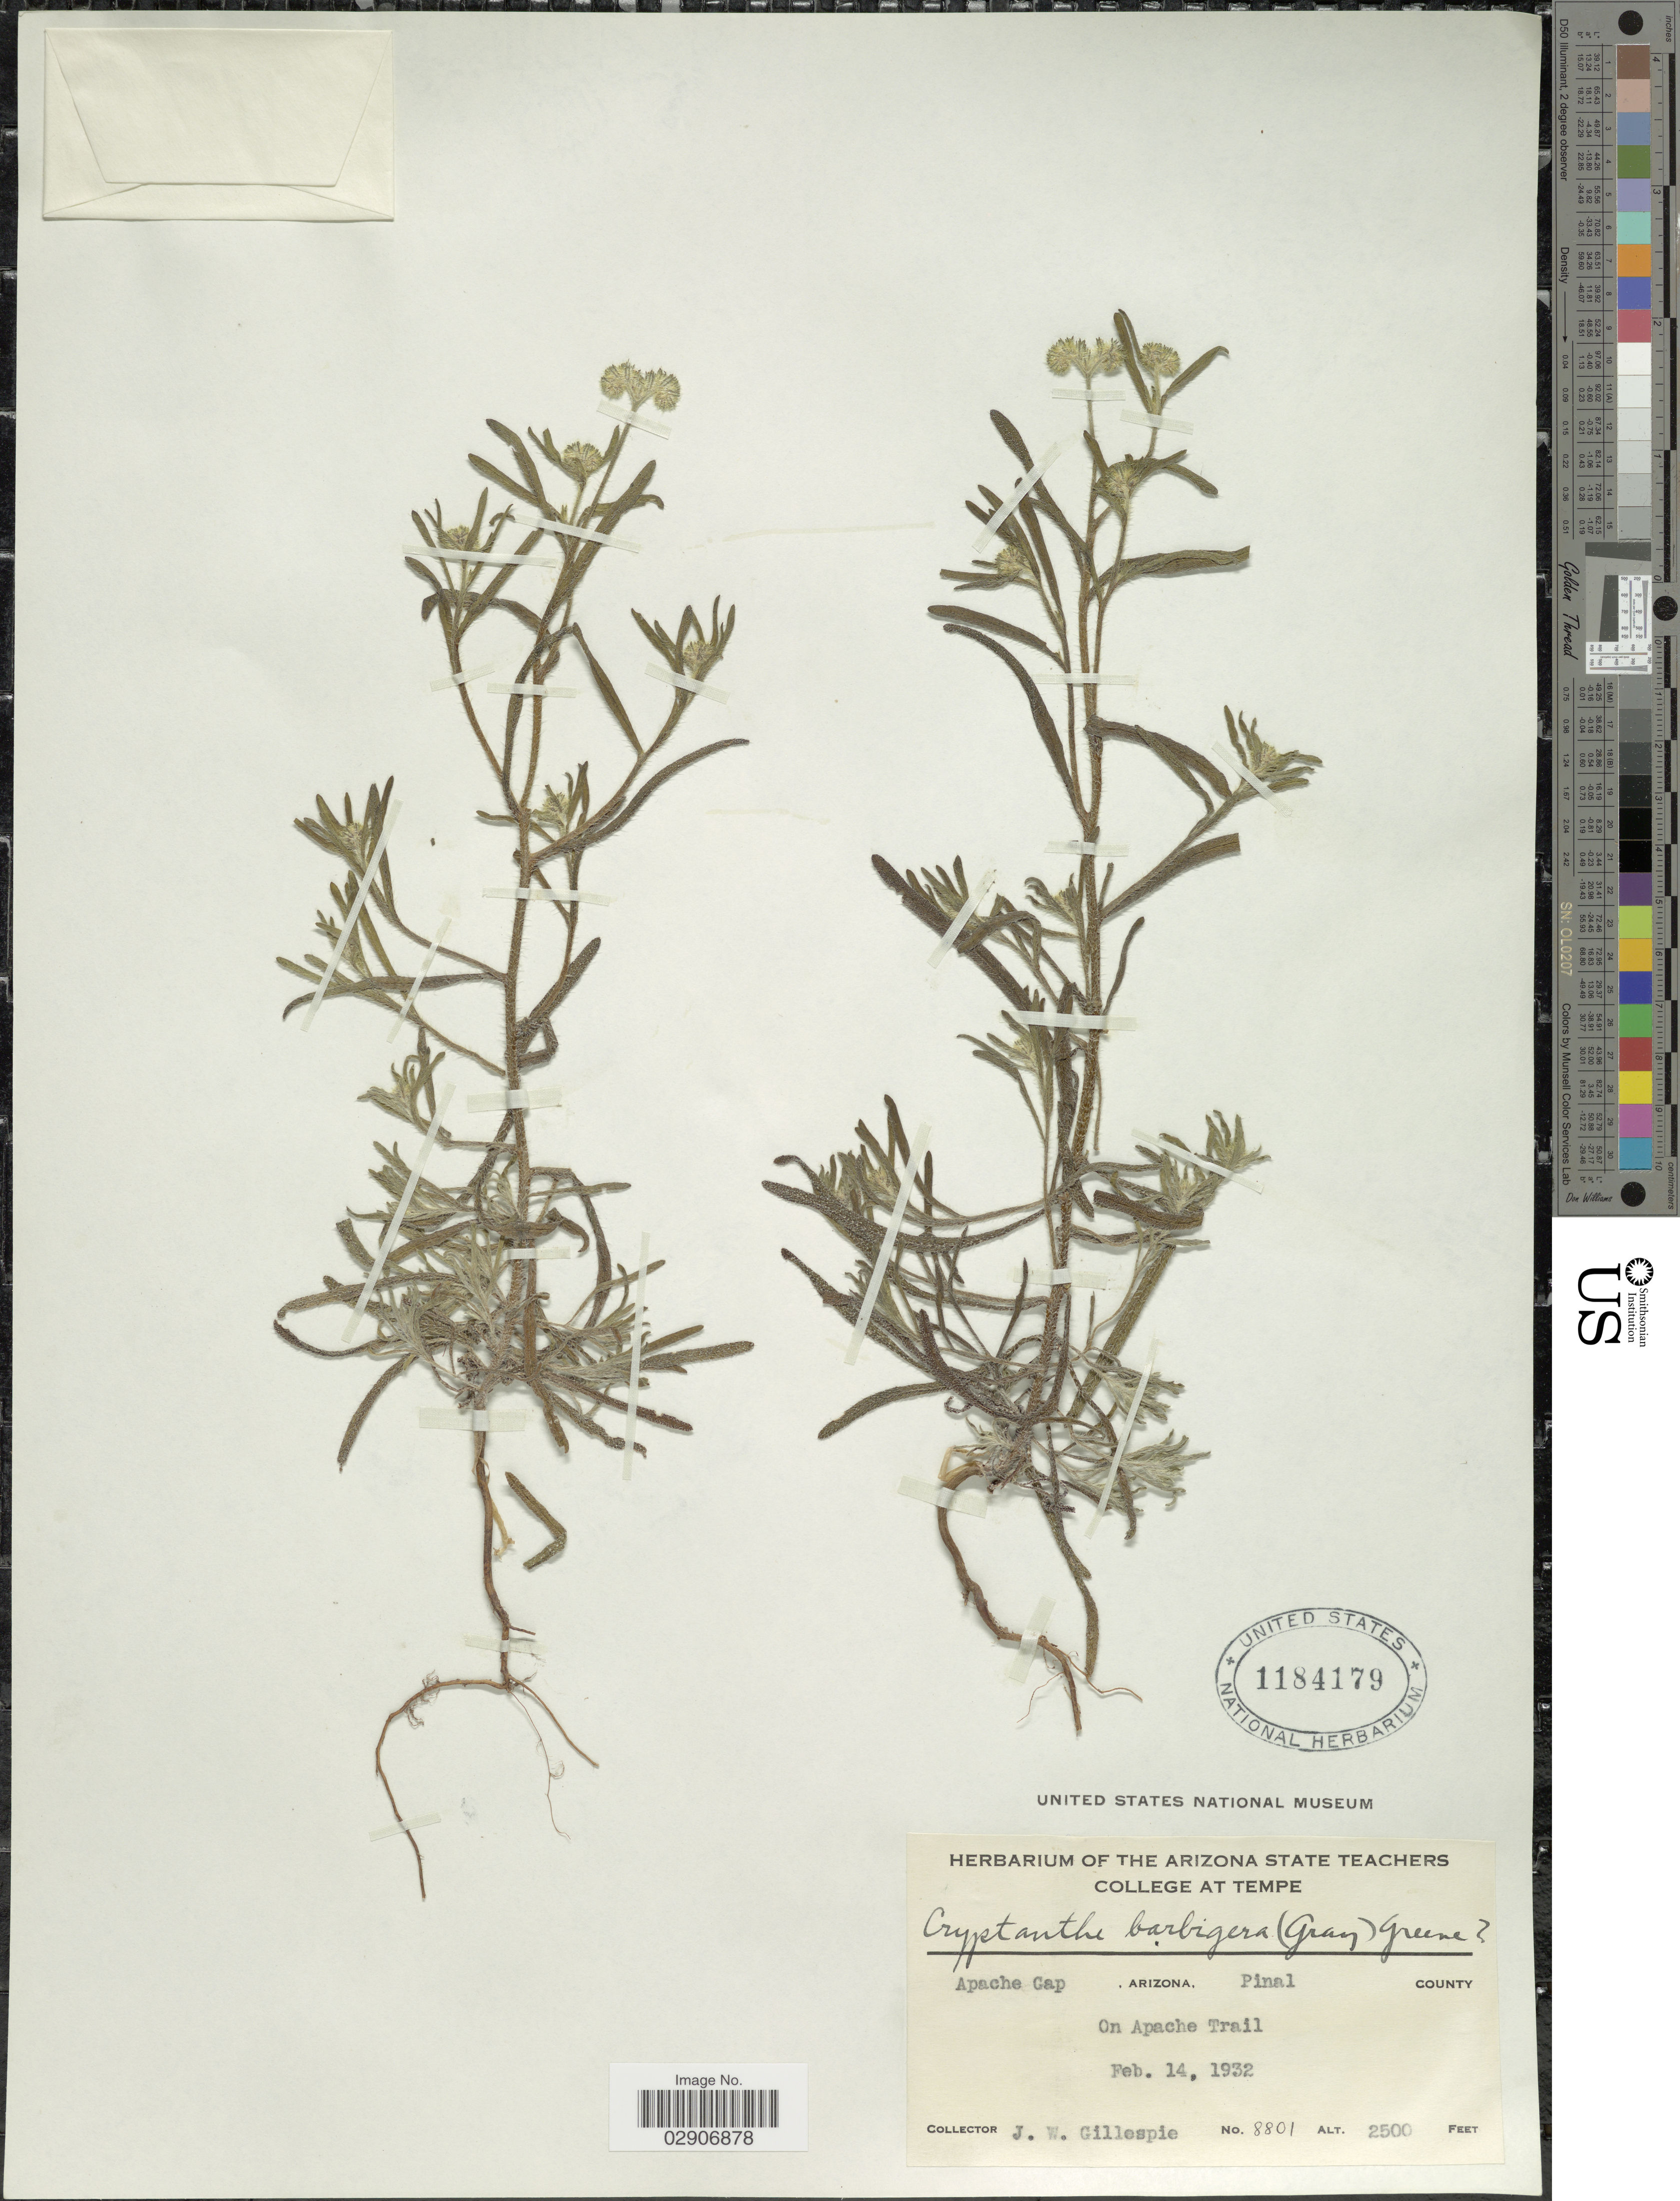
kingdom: Plantae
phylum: Tracheophyta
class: Magnoliopsida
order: Boraginales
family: Boraginaceae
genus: Cryptantha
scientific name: Cryptantha barbigera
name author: (A. Gray) Greene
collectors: J. W. Gillespie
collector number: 8801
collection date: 1932-02-14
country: United States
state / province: Arizona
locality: Apache Gap. Pinal County. On Apache Trail.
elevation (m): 762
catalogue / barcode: US 1184179